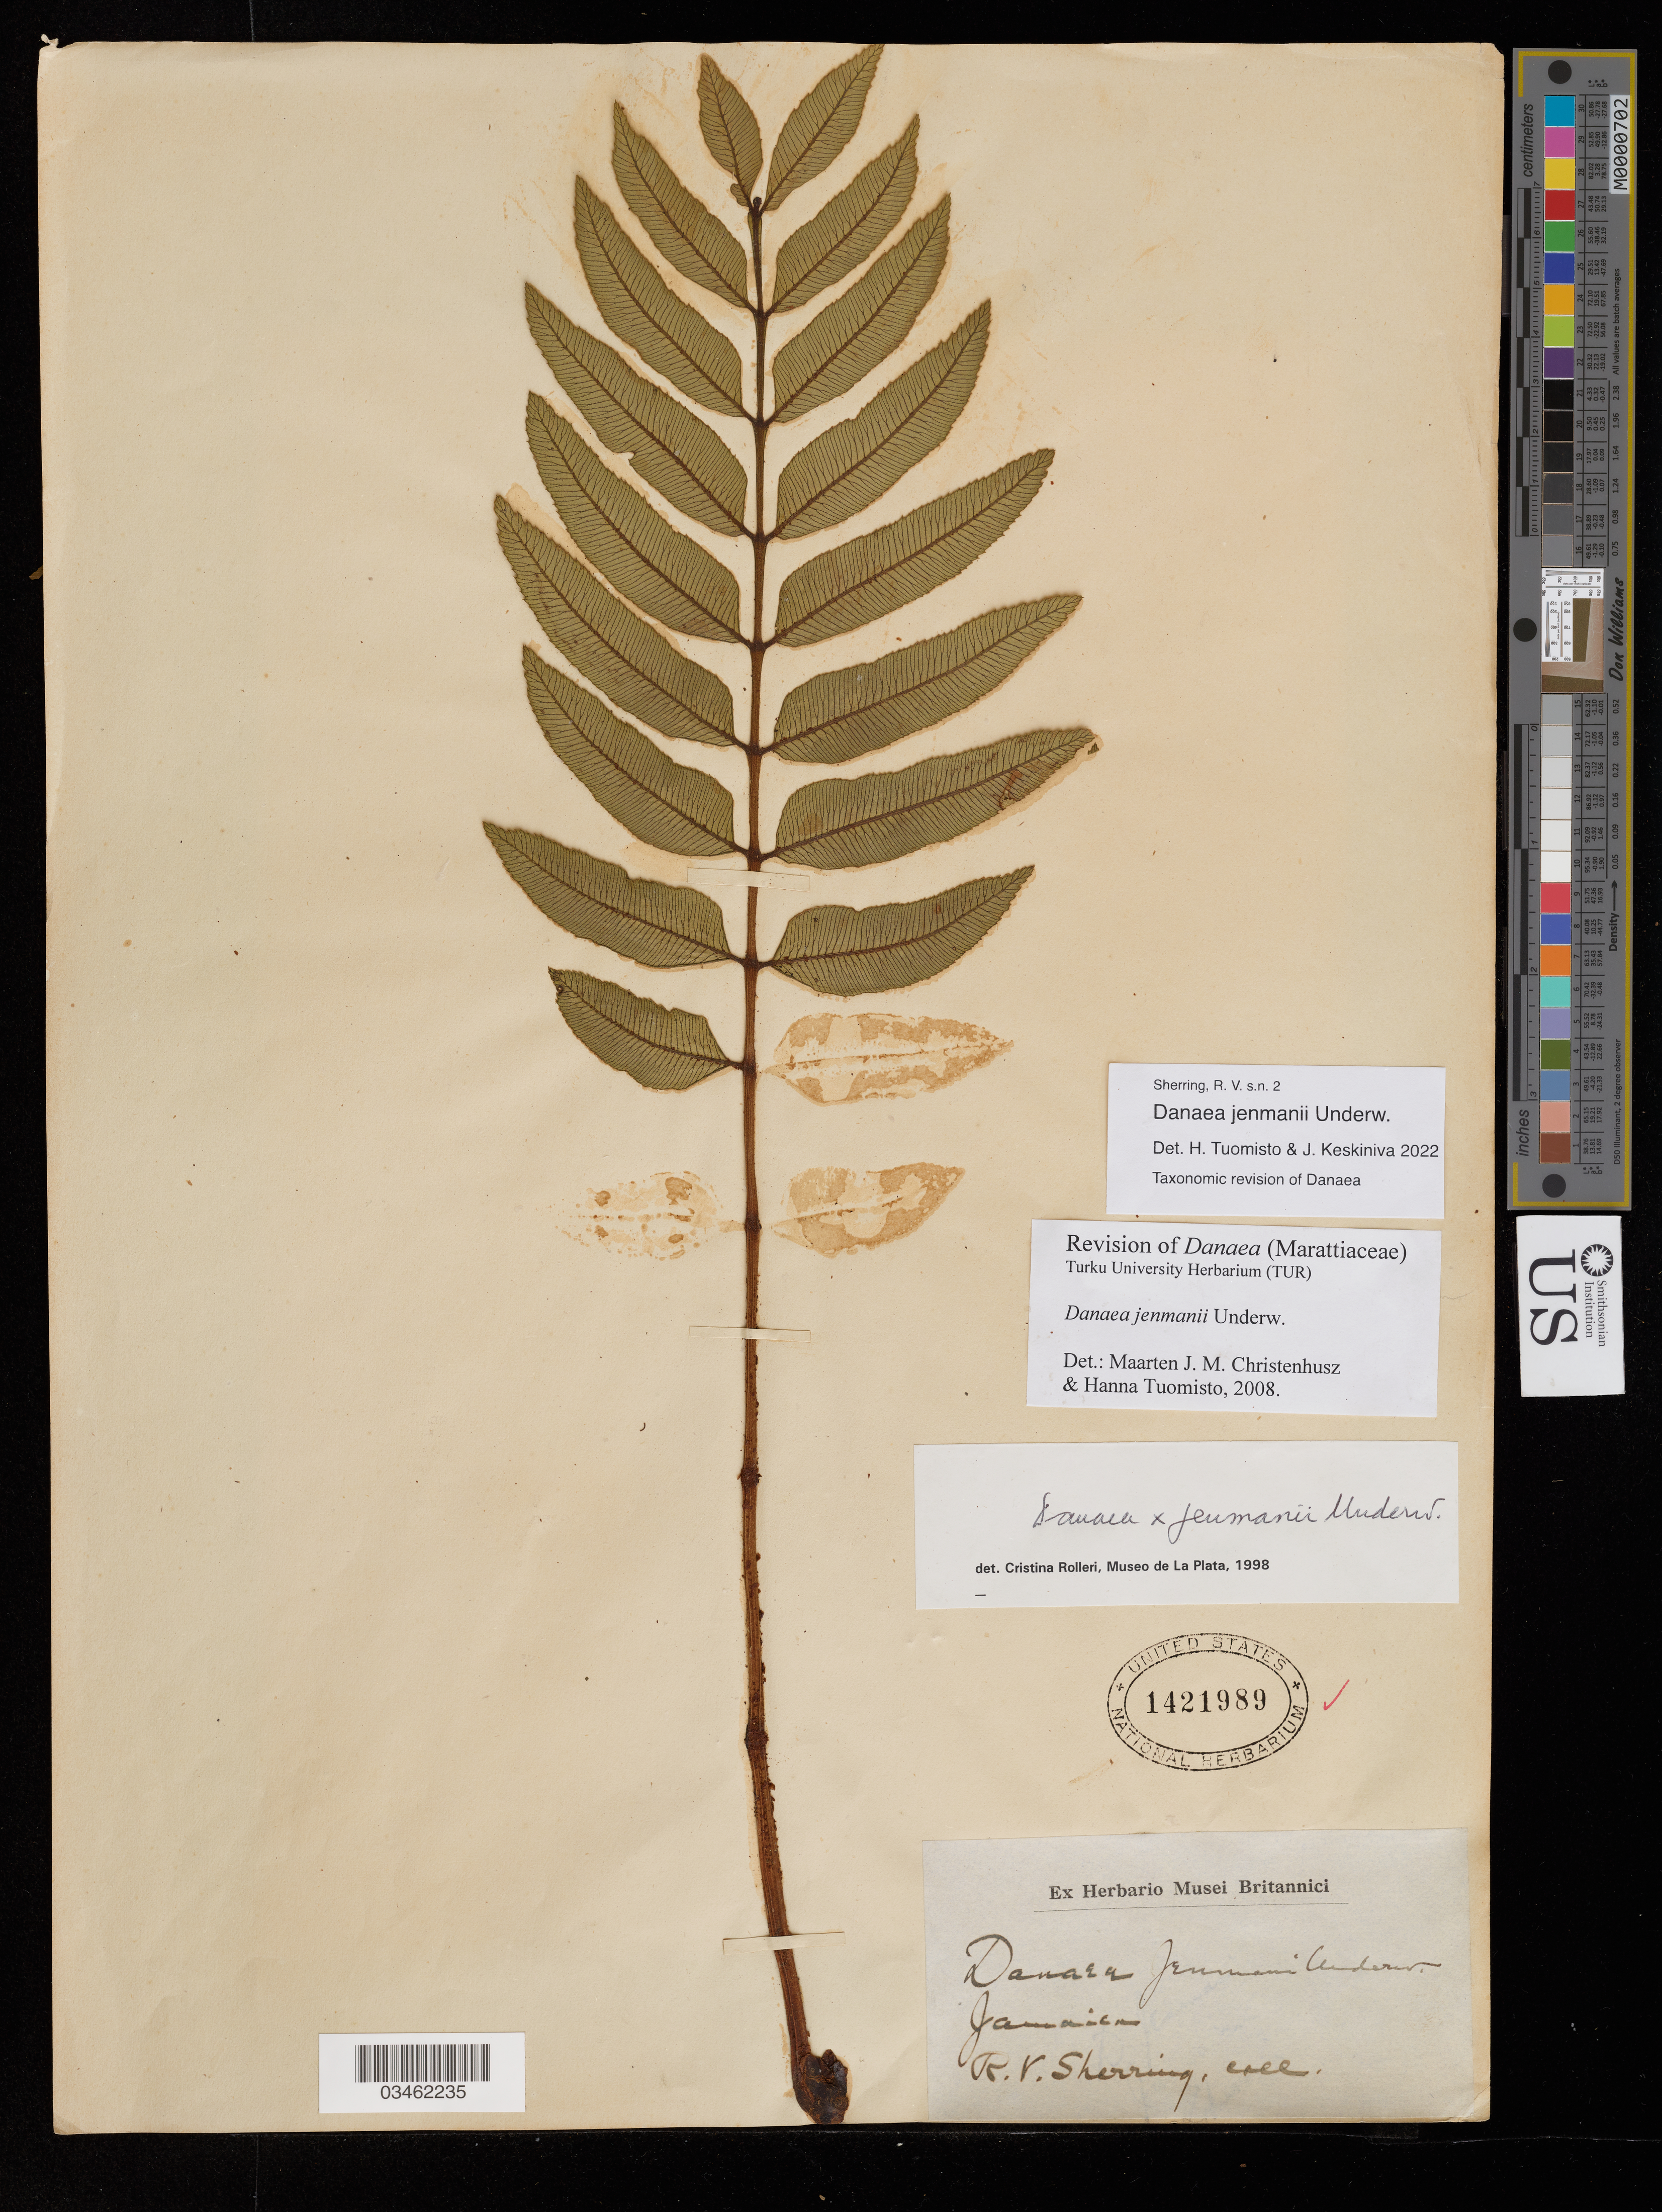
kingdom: Plantae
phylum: Tracheophyta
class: Polypodiopsida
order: Marattiales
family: Marattiaceae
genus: Danaea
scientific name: Danaea x jenmanii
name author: Underw.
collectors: R. Sherring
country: Jamaica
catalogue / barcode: US 1421989